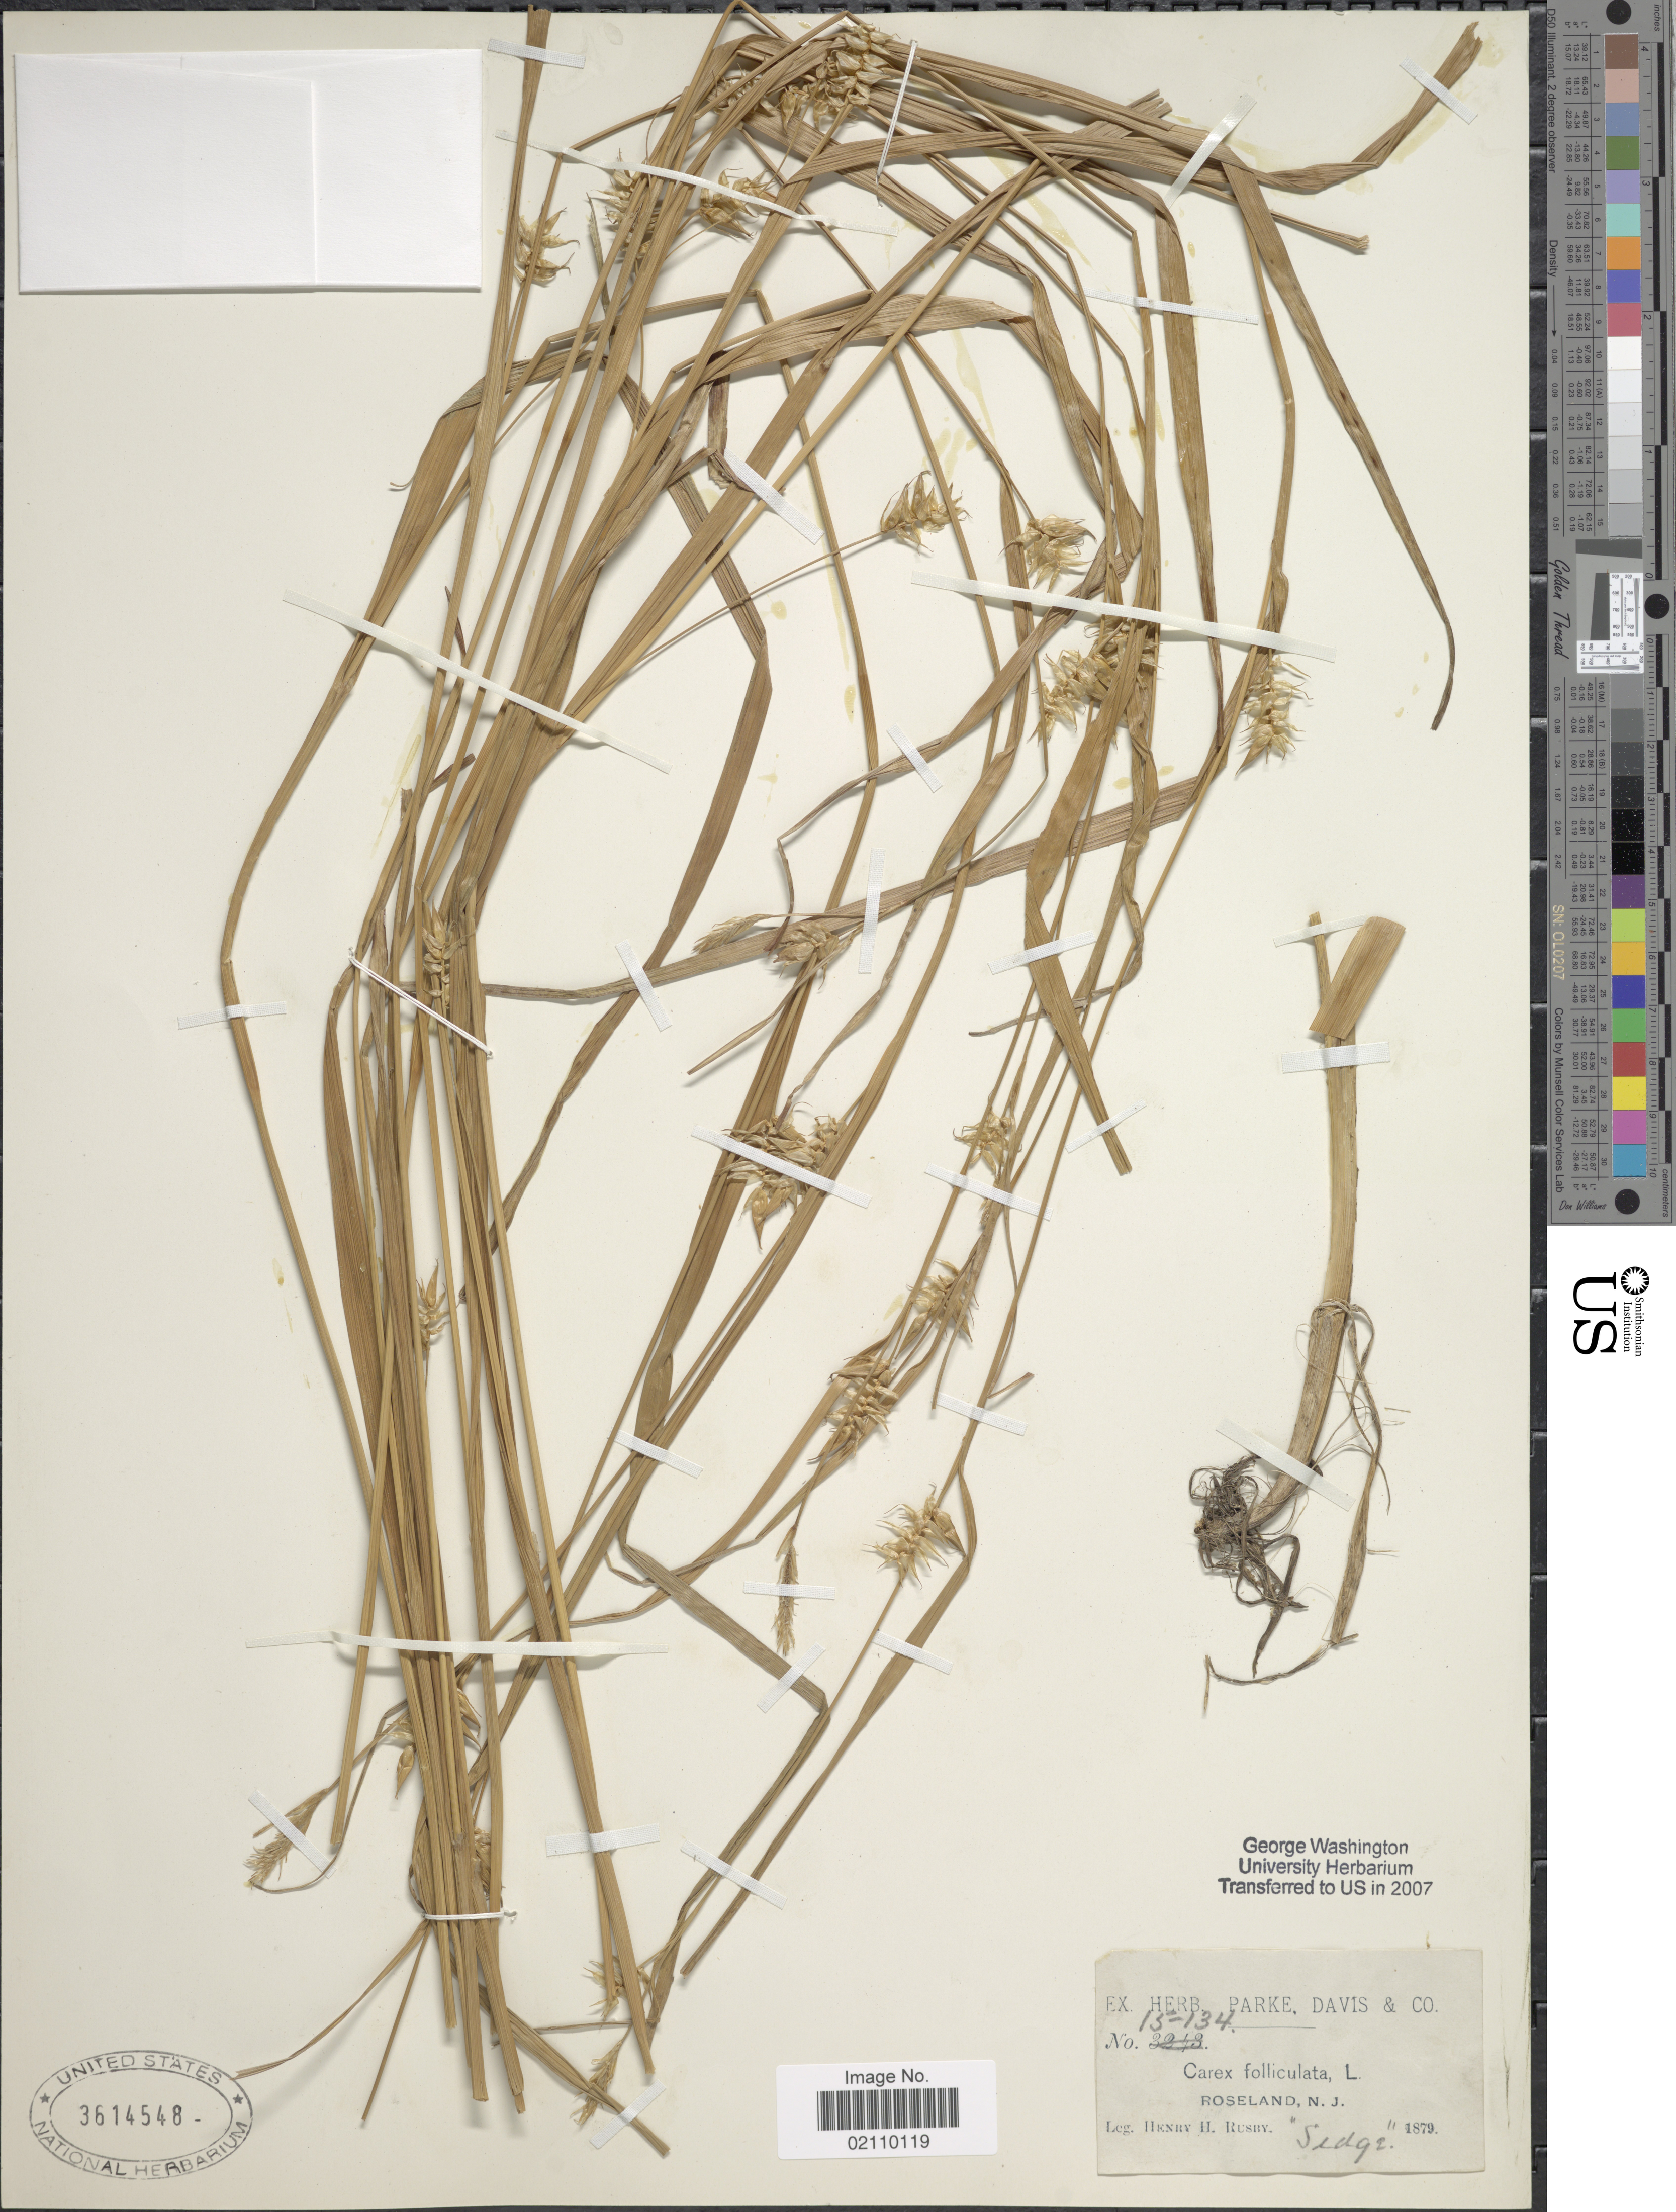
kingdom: Plantae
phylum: Tracheophyta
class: Liliopsida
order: Poales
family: Cyperaceae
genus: Carex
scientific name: Carex folliculata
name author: L.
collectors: H. H. Rusby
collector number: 15-134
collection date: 1879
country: United States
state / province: New Jersey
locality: Roseland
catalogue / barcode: US 3614548